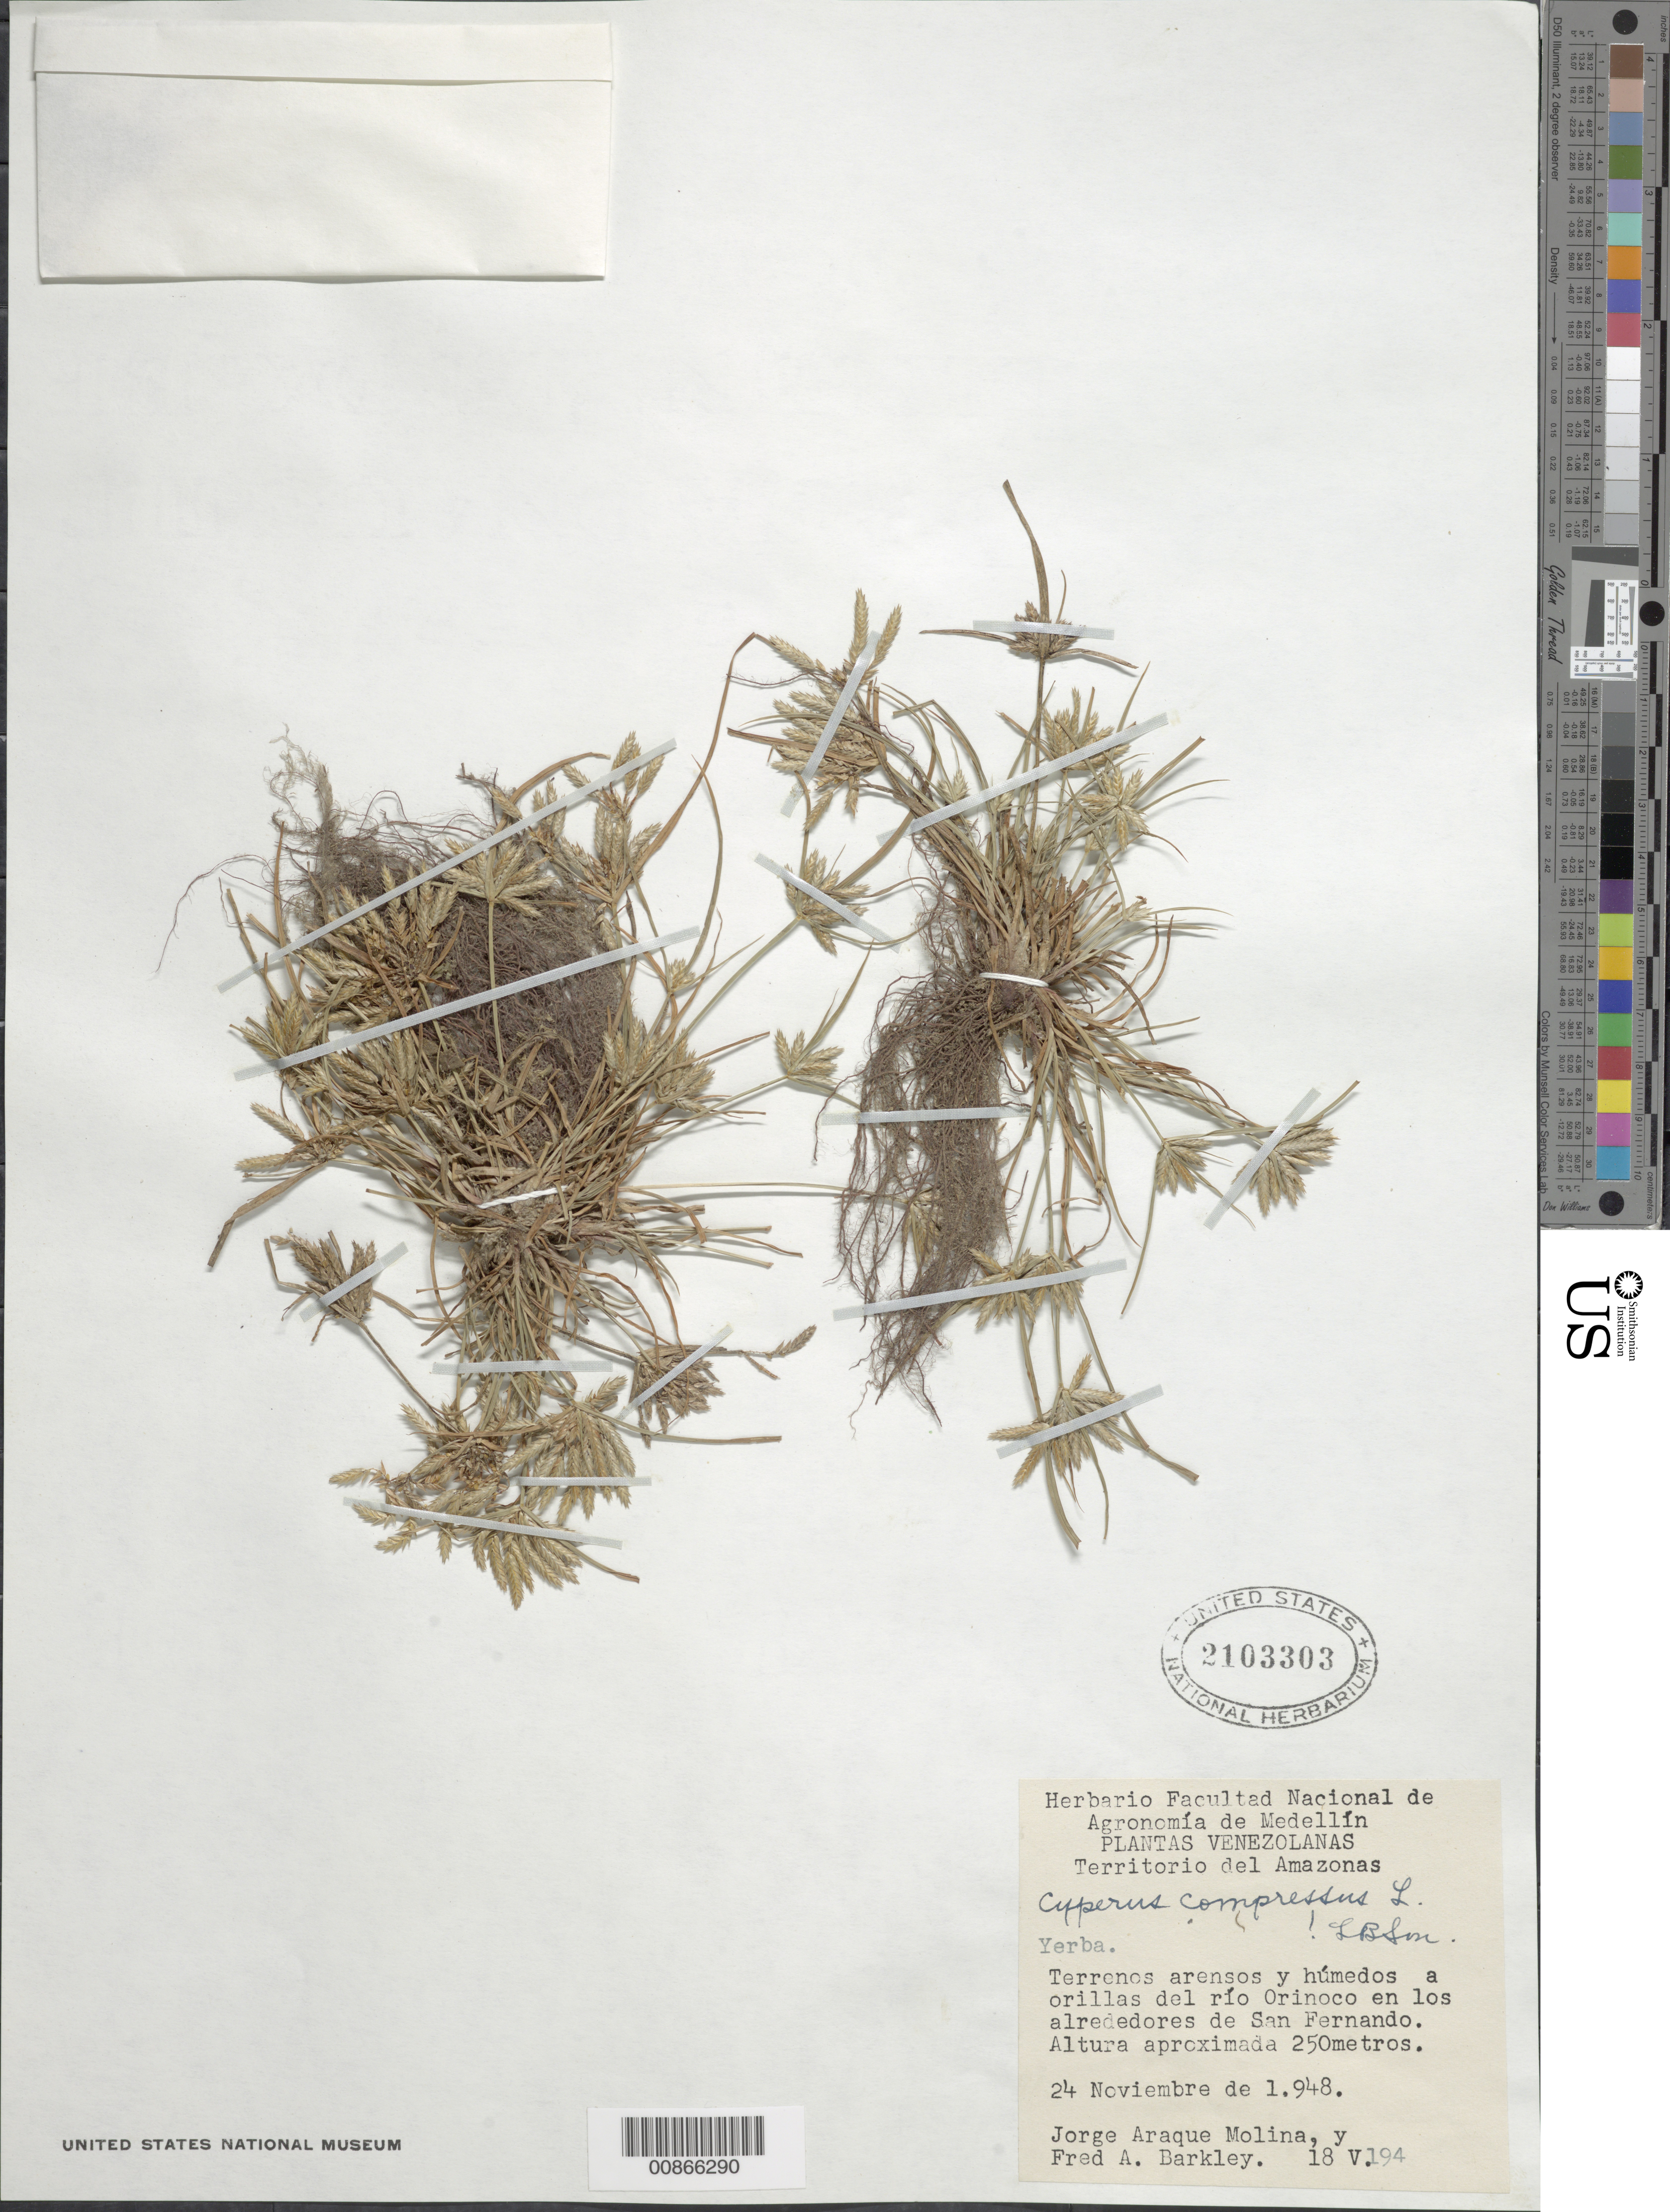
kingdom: Plantae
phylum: Tracheophyta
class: Liliopsida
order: Poales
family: Cyperaceae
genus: Cyperus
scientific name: Cyperus compressus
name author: L.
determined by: Smith, Lyman B., (US), NMNH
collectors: J. A. Molina & F. A. Barkley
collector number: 18v 194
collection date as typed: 24-Nov-48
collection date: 1948-11-24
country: Venezuela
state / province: Amazonas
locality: Río Orinoco en los alrededores de San Fernando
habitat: Terrenos arenosos y humedos a orillas del río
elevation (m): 250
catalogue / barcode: US 2103303